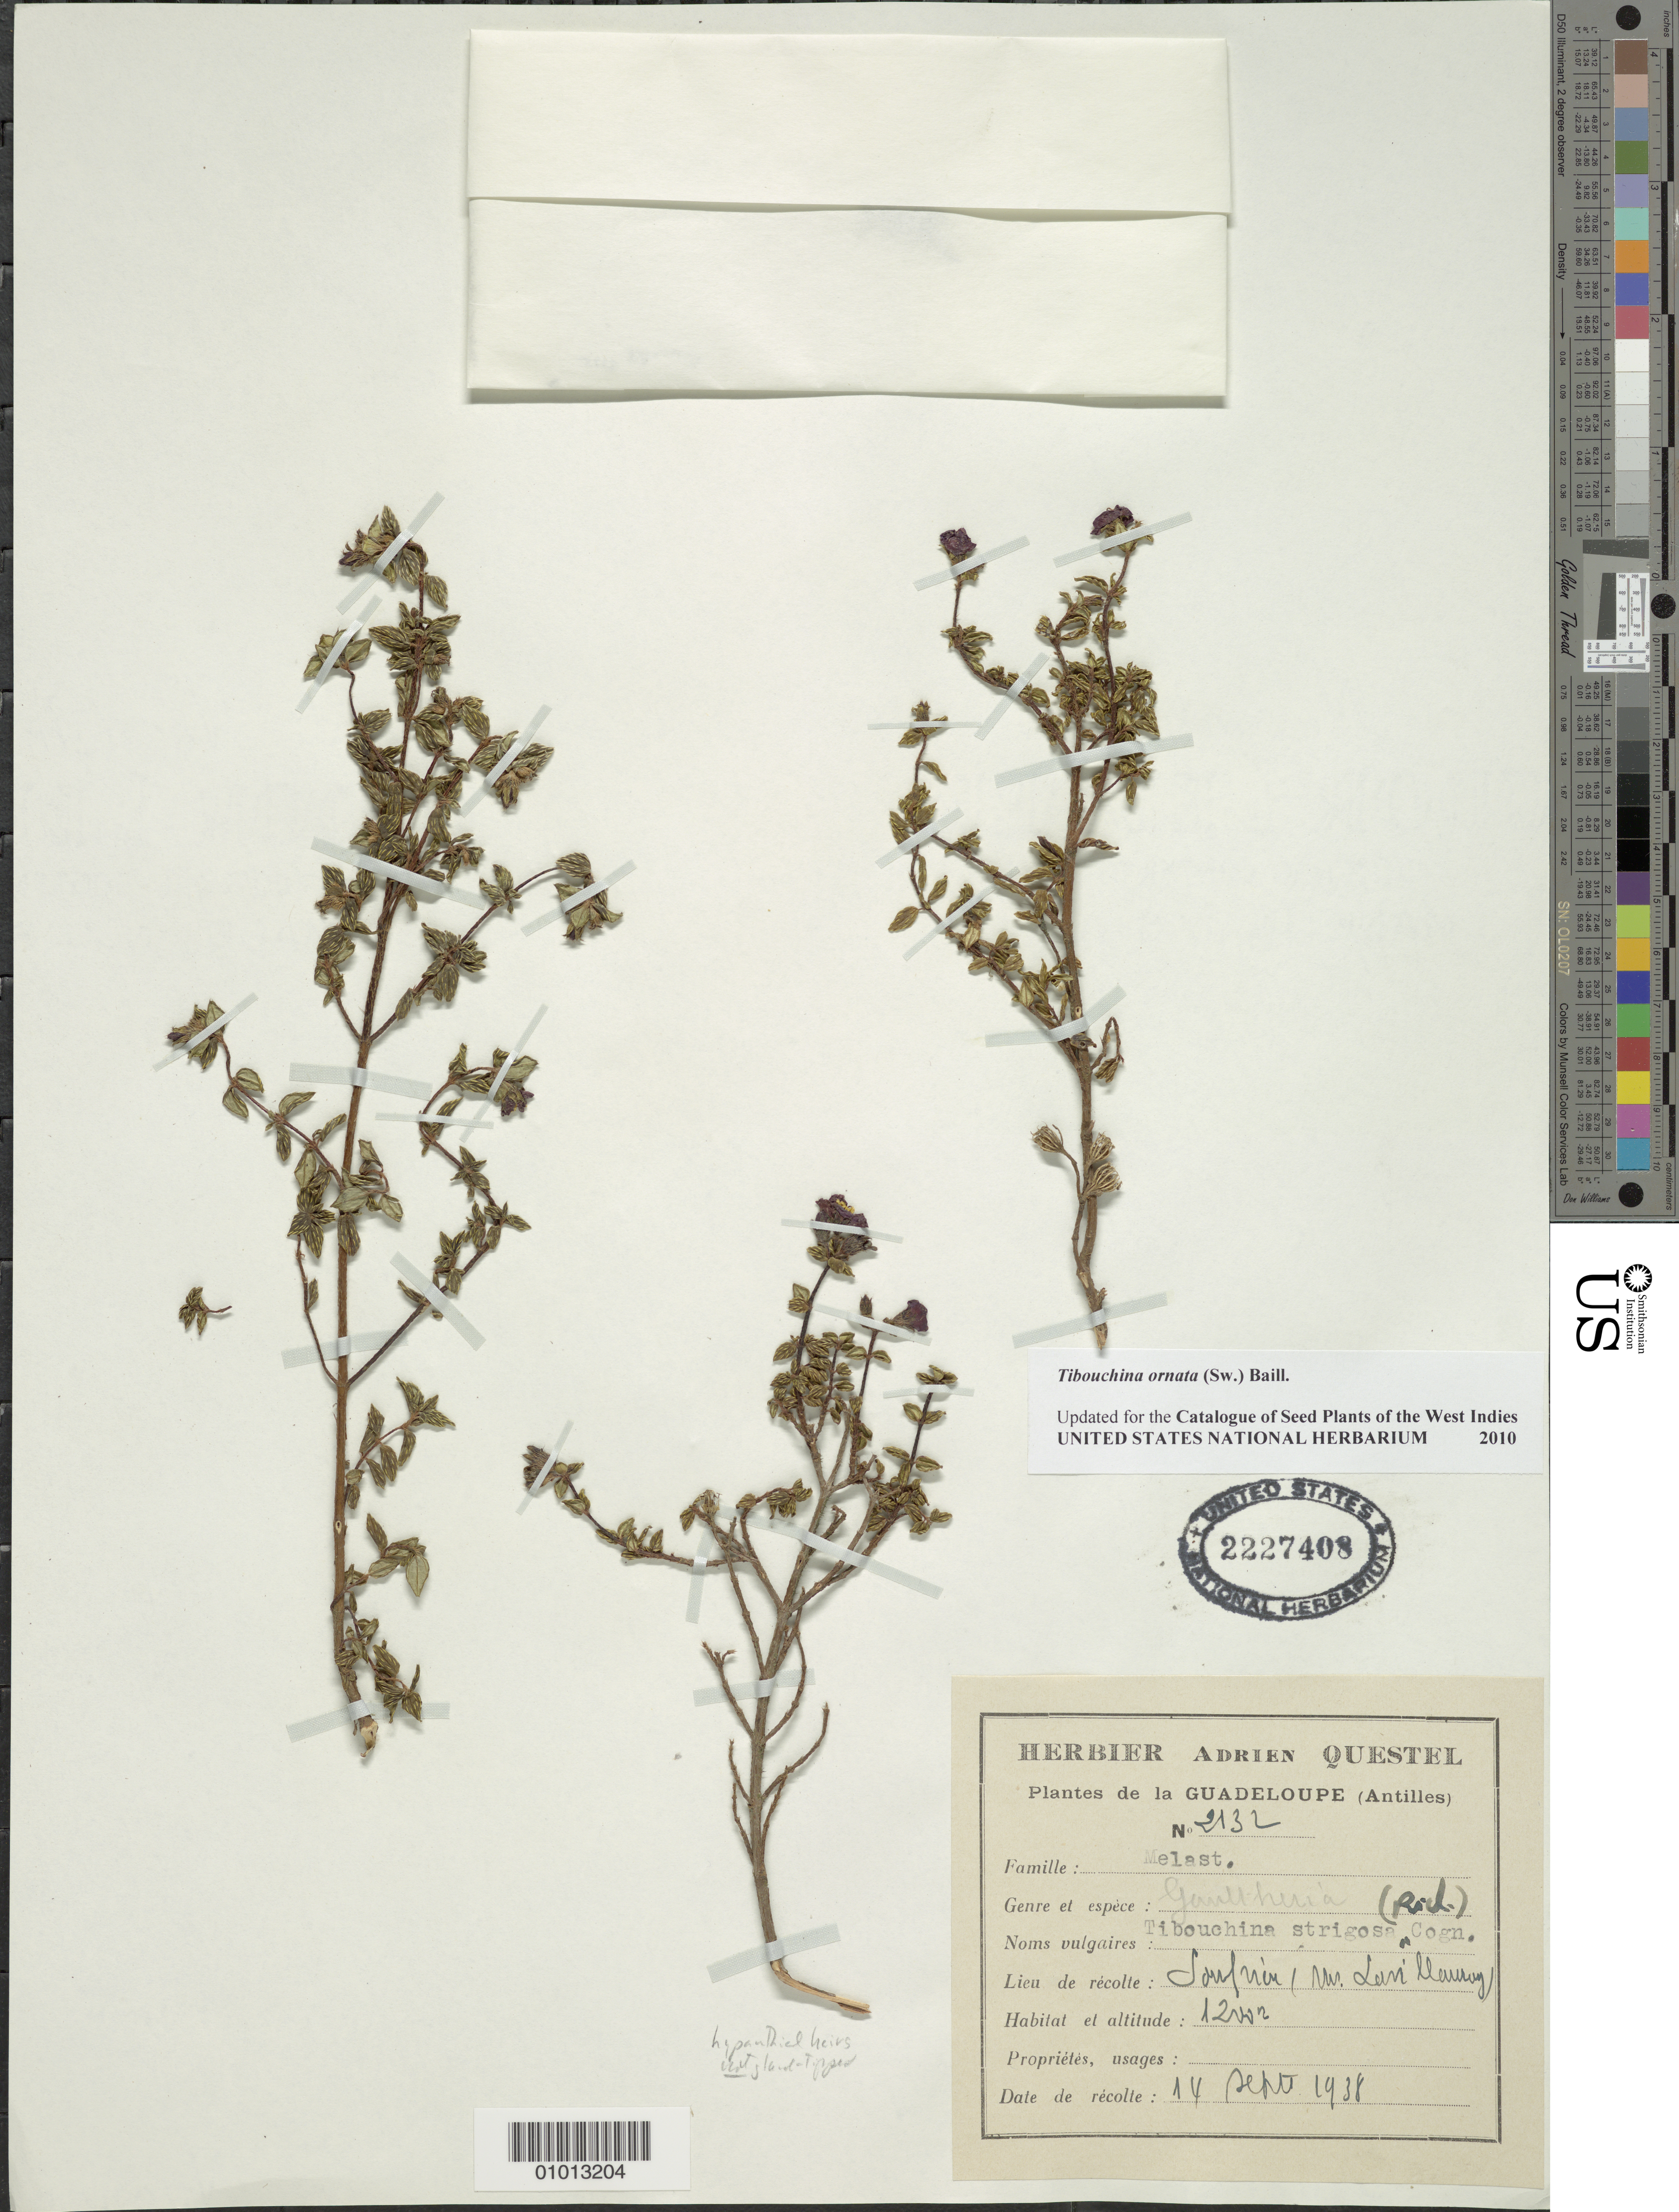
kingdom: Plantae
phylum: Tracheophyta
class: Magnoliopsida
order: Myrtales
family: Melastomataceae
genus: Chaetogastra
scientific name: Chaetogastra ornata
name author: (Sw.) P.J.F. Guim. & Michelang.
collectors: A. Questel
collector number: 2132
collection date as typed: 14 Sep 1938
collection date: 1938-09-14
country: Guadeloupe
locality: Soufrière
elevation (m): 1200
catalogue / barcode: US 2227408